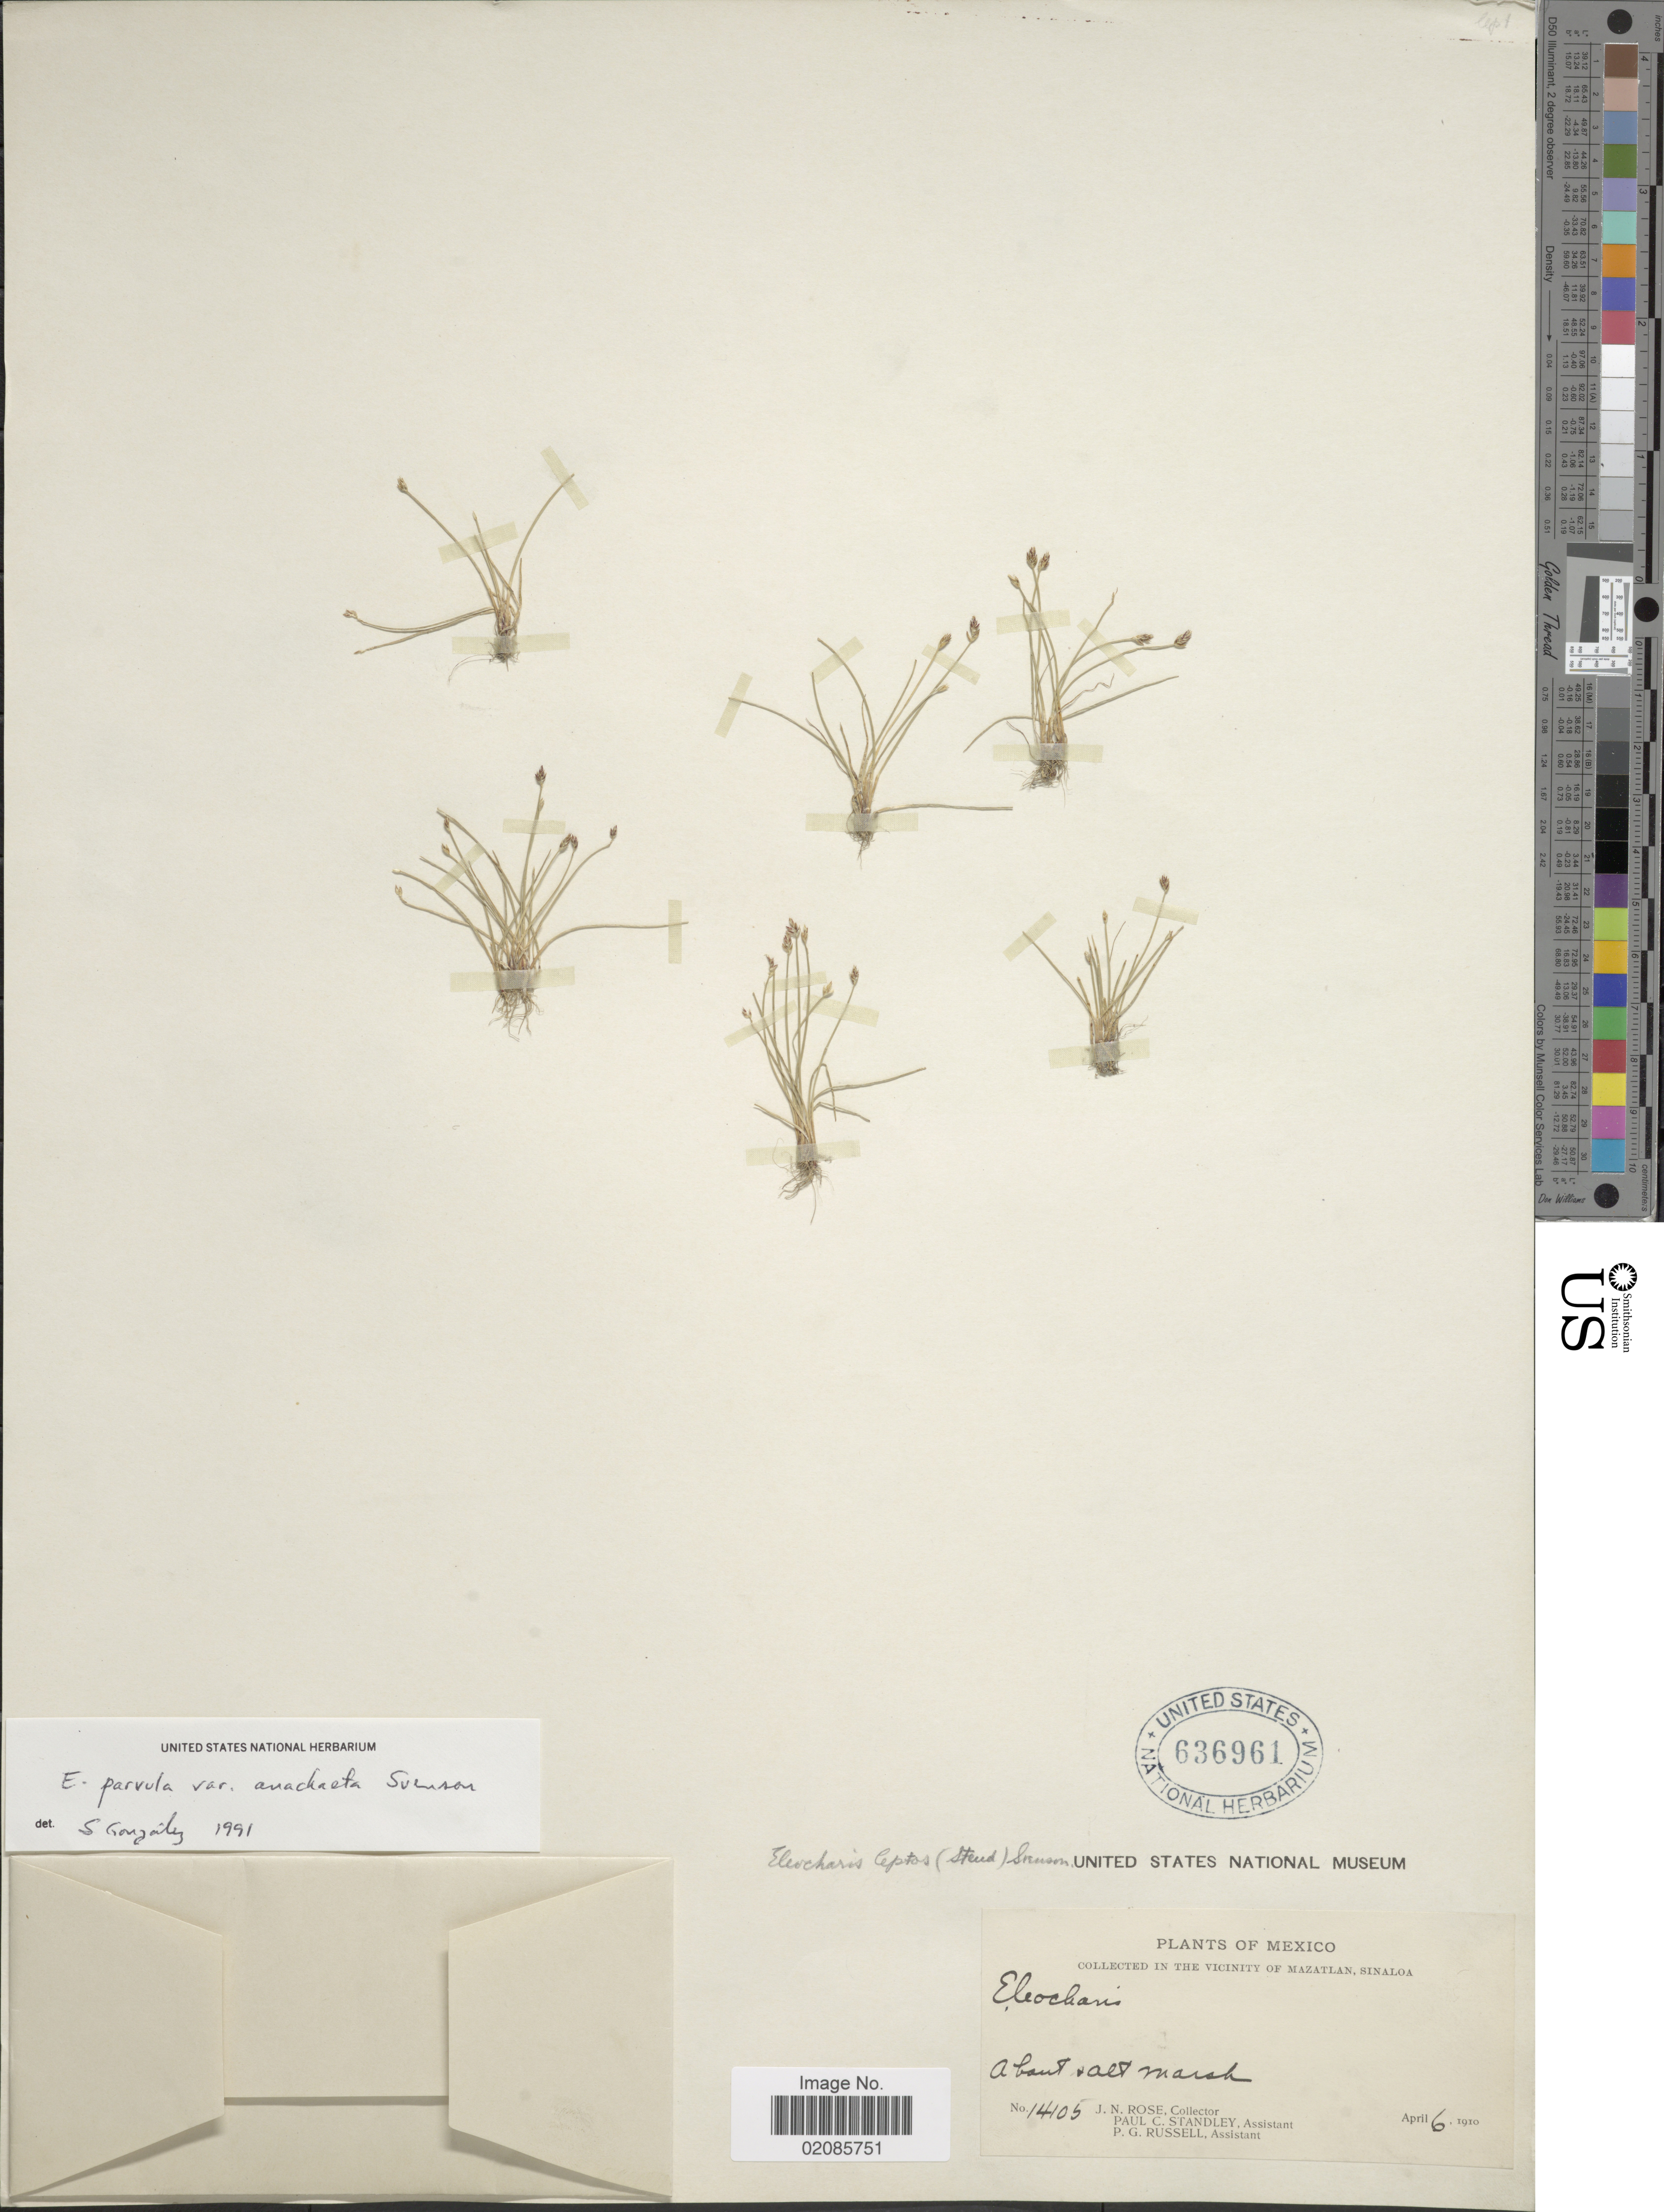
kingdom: Plantae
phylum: Tracheophyta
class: Liliopsida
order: Poales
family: Cyperaceae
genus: Eleocharis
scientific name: Eleocharis parvula var. anachaeta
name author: (Torr.) Svenson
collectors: J. N. Rose, P. C. Standley & P. G. Russell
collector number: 14105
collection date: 1910-04-06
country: Mexico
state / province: Sinaloa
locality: In the vicinity of Magdalena, about salt marsh.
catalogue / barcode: US 636961